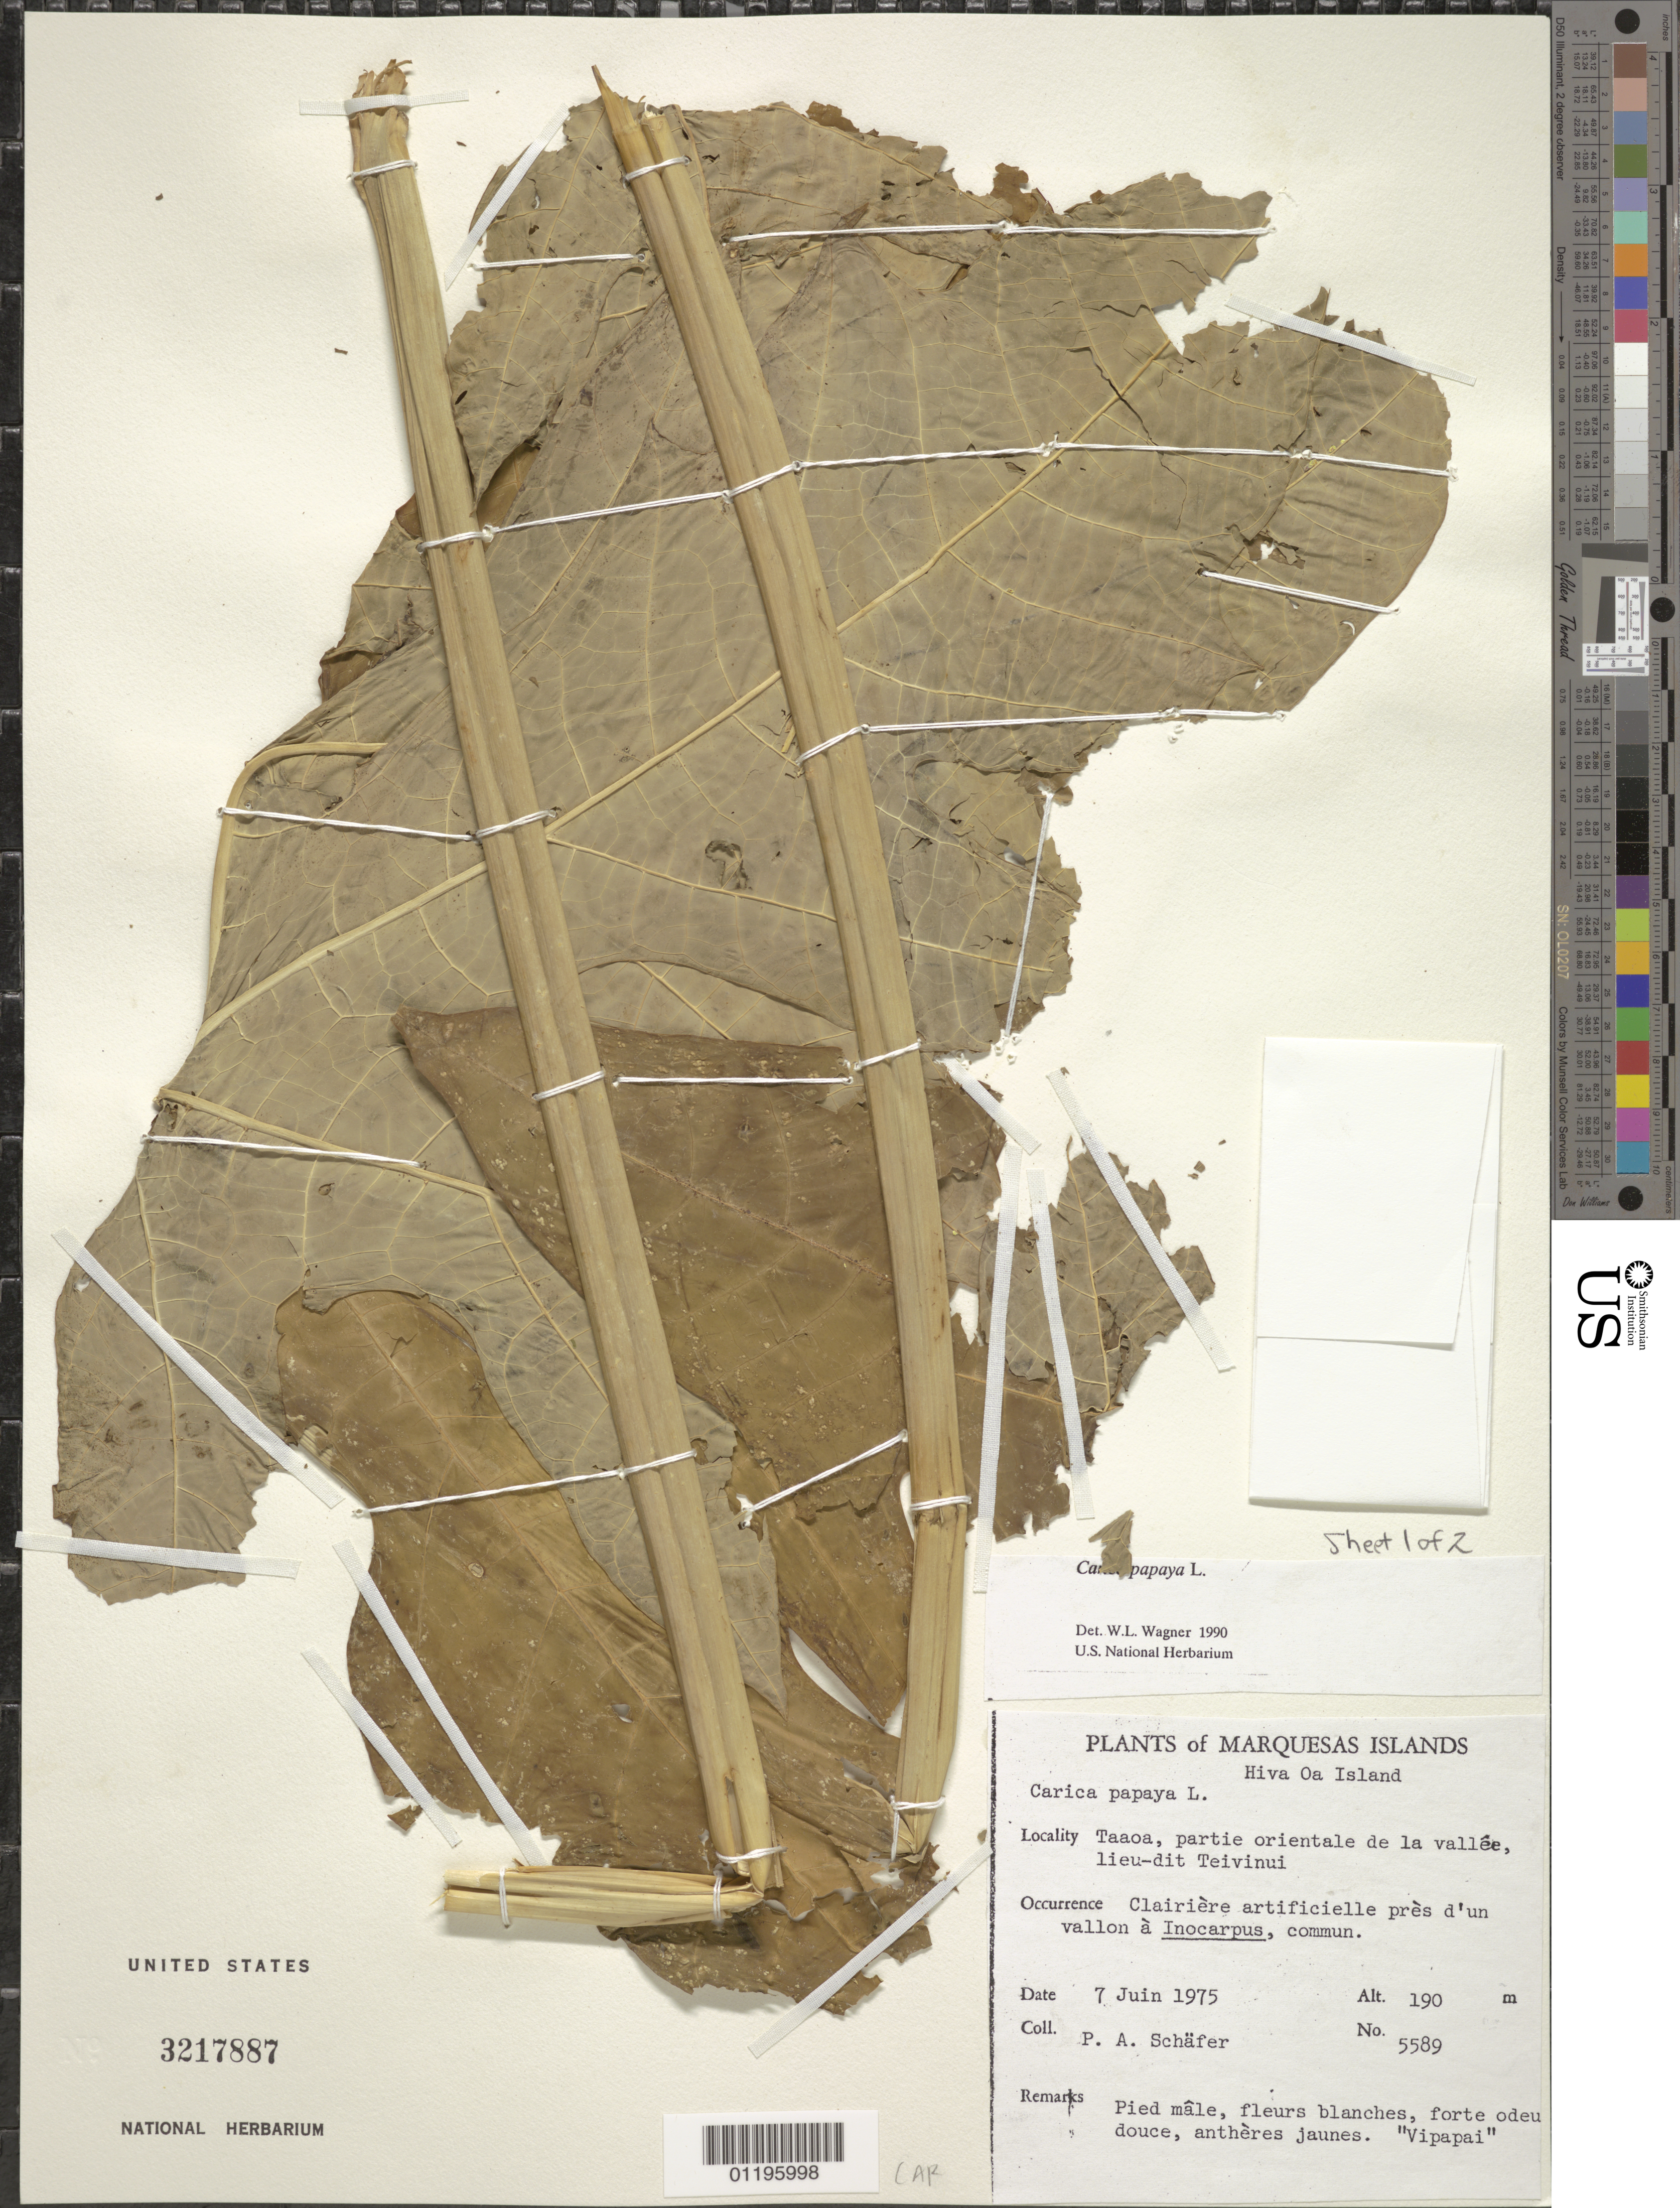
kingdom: Plantae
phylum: Tracheophyta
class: Magnoliopsida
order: Brassicales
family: Caricaceae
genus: Carica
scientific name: Carica papaya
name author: L.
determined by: Wagner, W. L., (BOT), Smithsonian Institution - National Museum of Natural History (UNITED STATES)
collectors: P. A. Schäfer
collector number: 5589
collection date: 1975-06-07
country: French Polynesia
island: Hiva Oa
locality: Taaoa, partie orientale de la vallée lieu-dit Teivinui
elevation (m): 190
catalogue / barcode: US 3217887